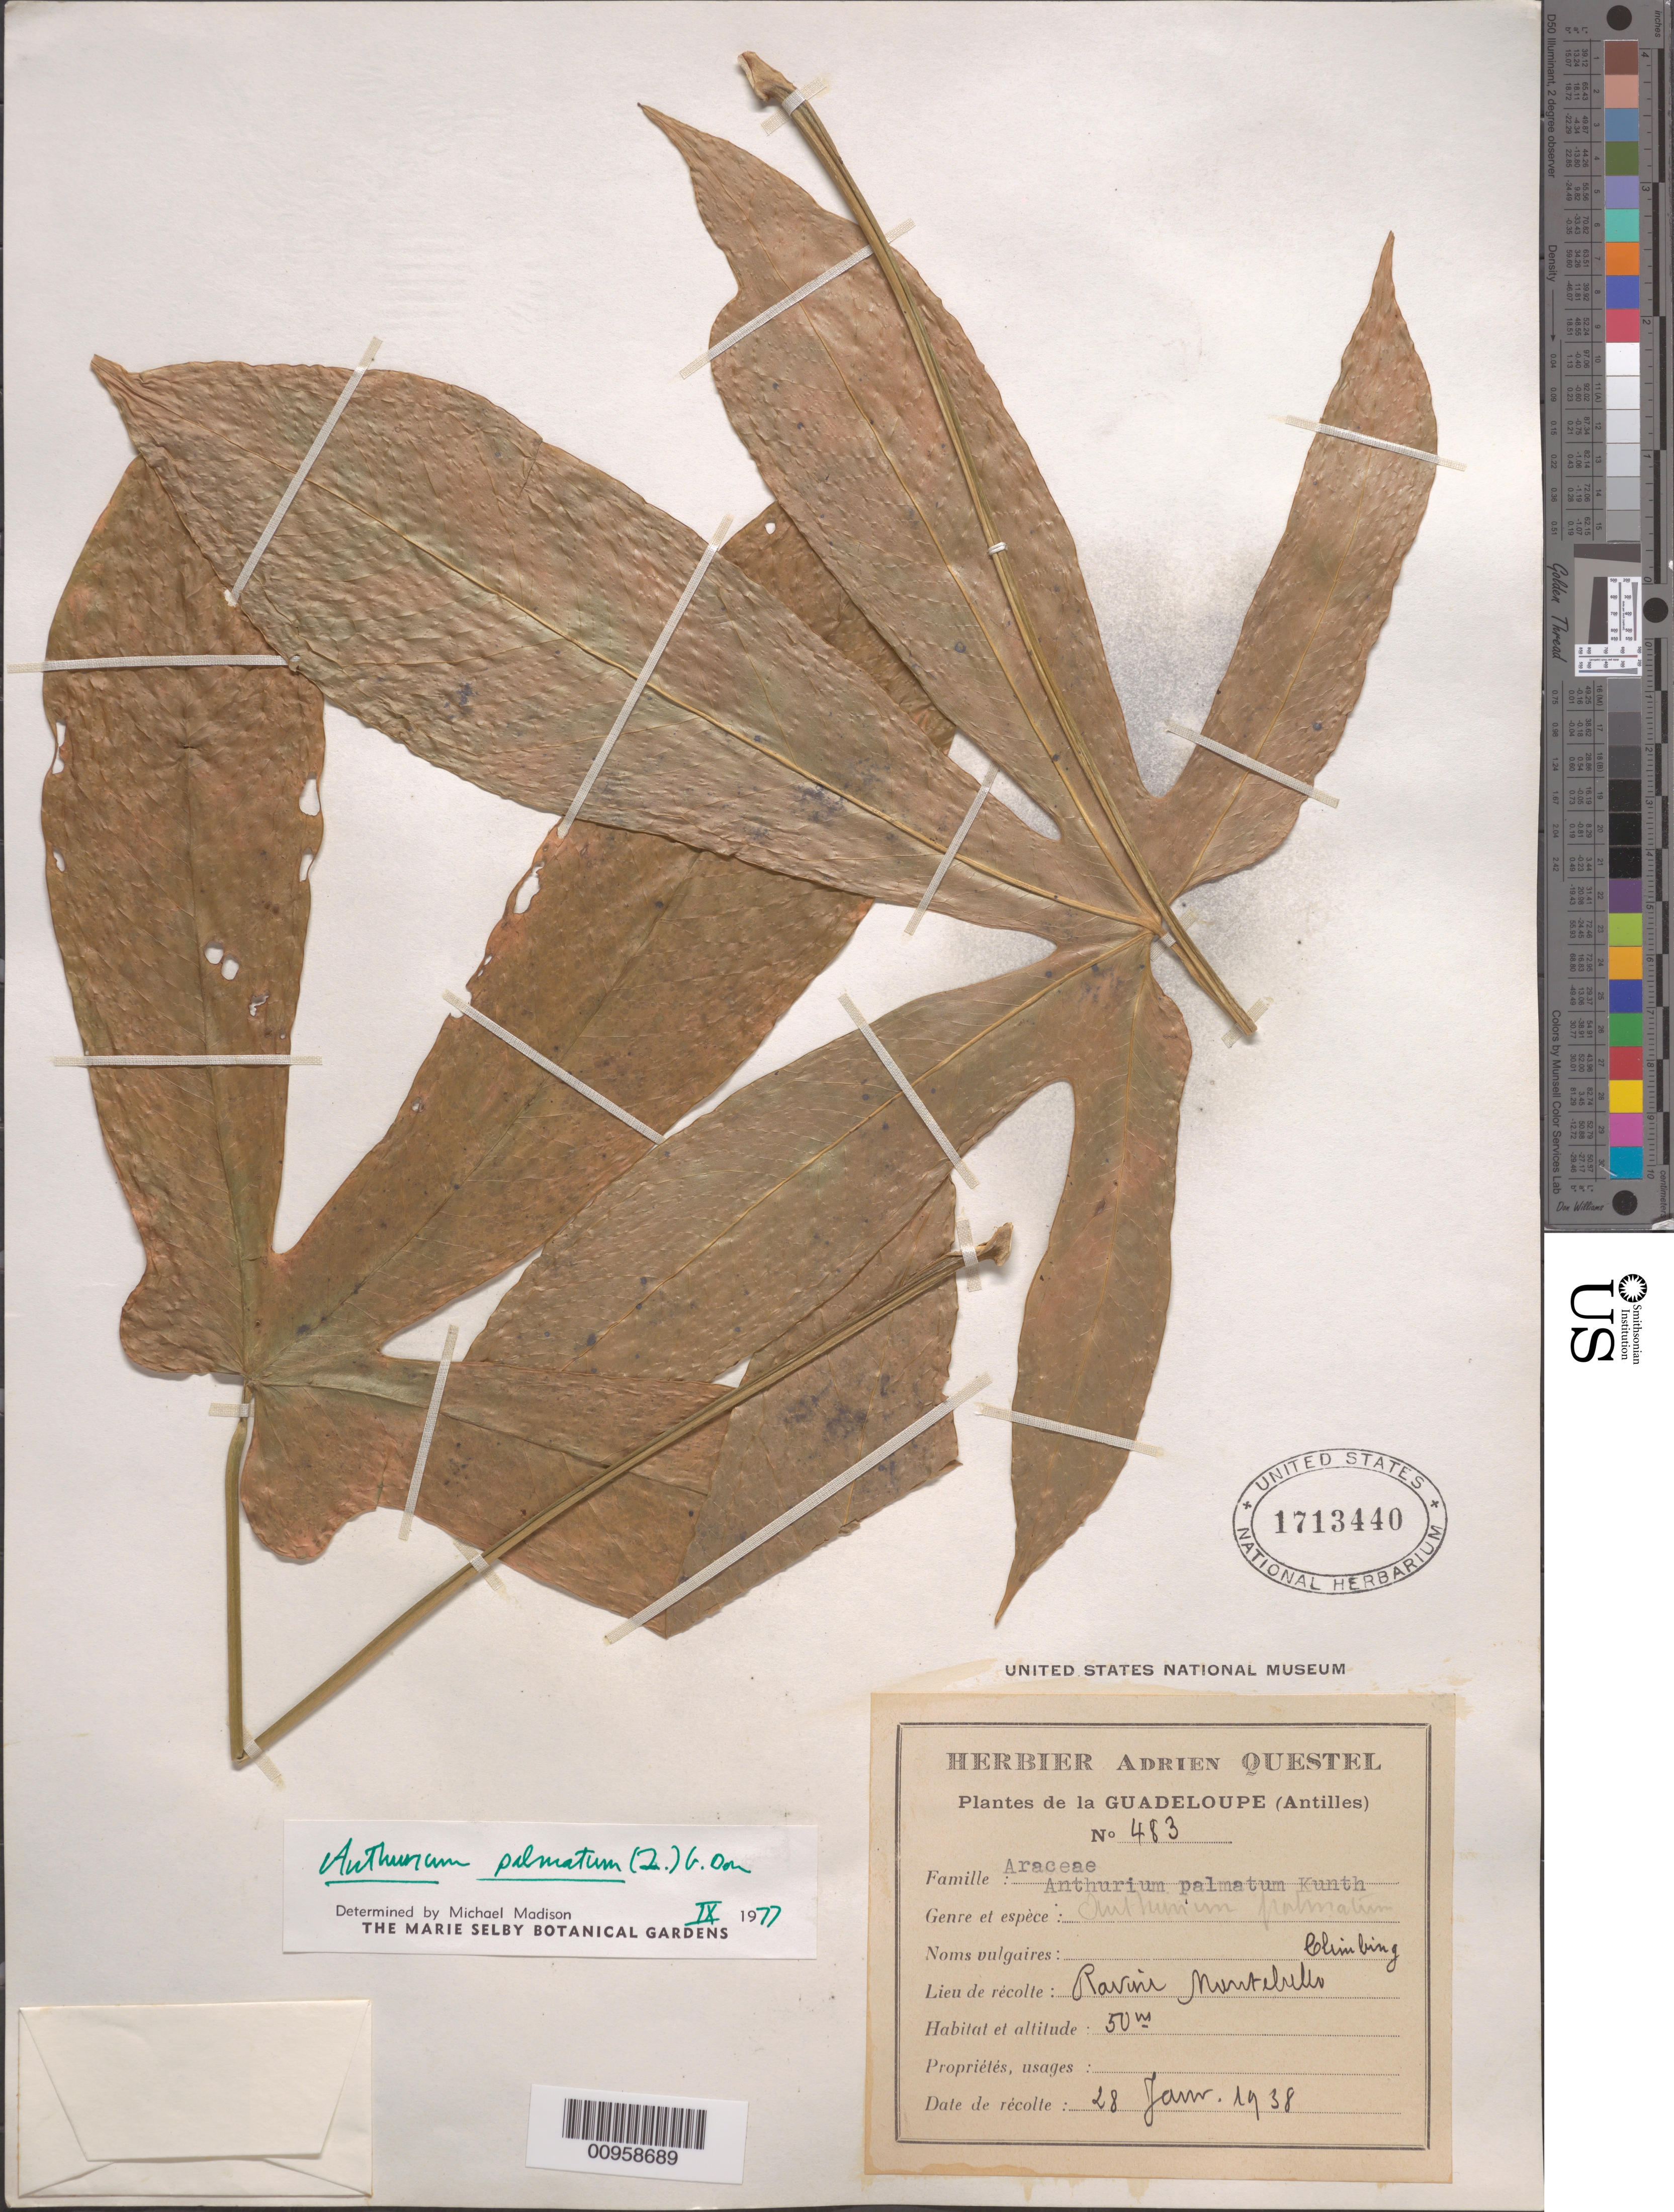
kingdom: Plantae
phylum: Tracheophyta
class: Liliopsida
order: Alismatales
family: Araceae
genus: Anthurium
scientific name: Anthurium palmatum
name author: (L.) Schott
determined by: Madison, Michael T.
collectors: A. Questel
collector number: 483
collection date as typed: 28 Jan 1938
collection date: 1938-01-28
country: Guadeloupe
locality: Ravine "Montebello"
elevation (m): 50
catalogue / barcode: US 1713440